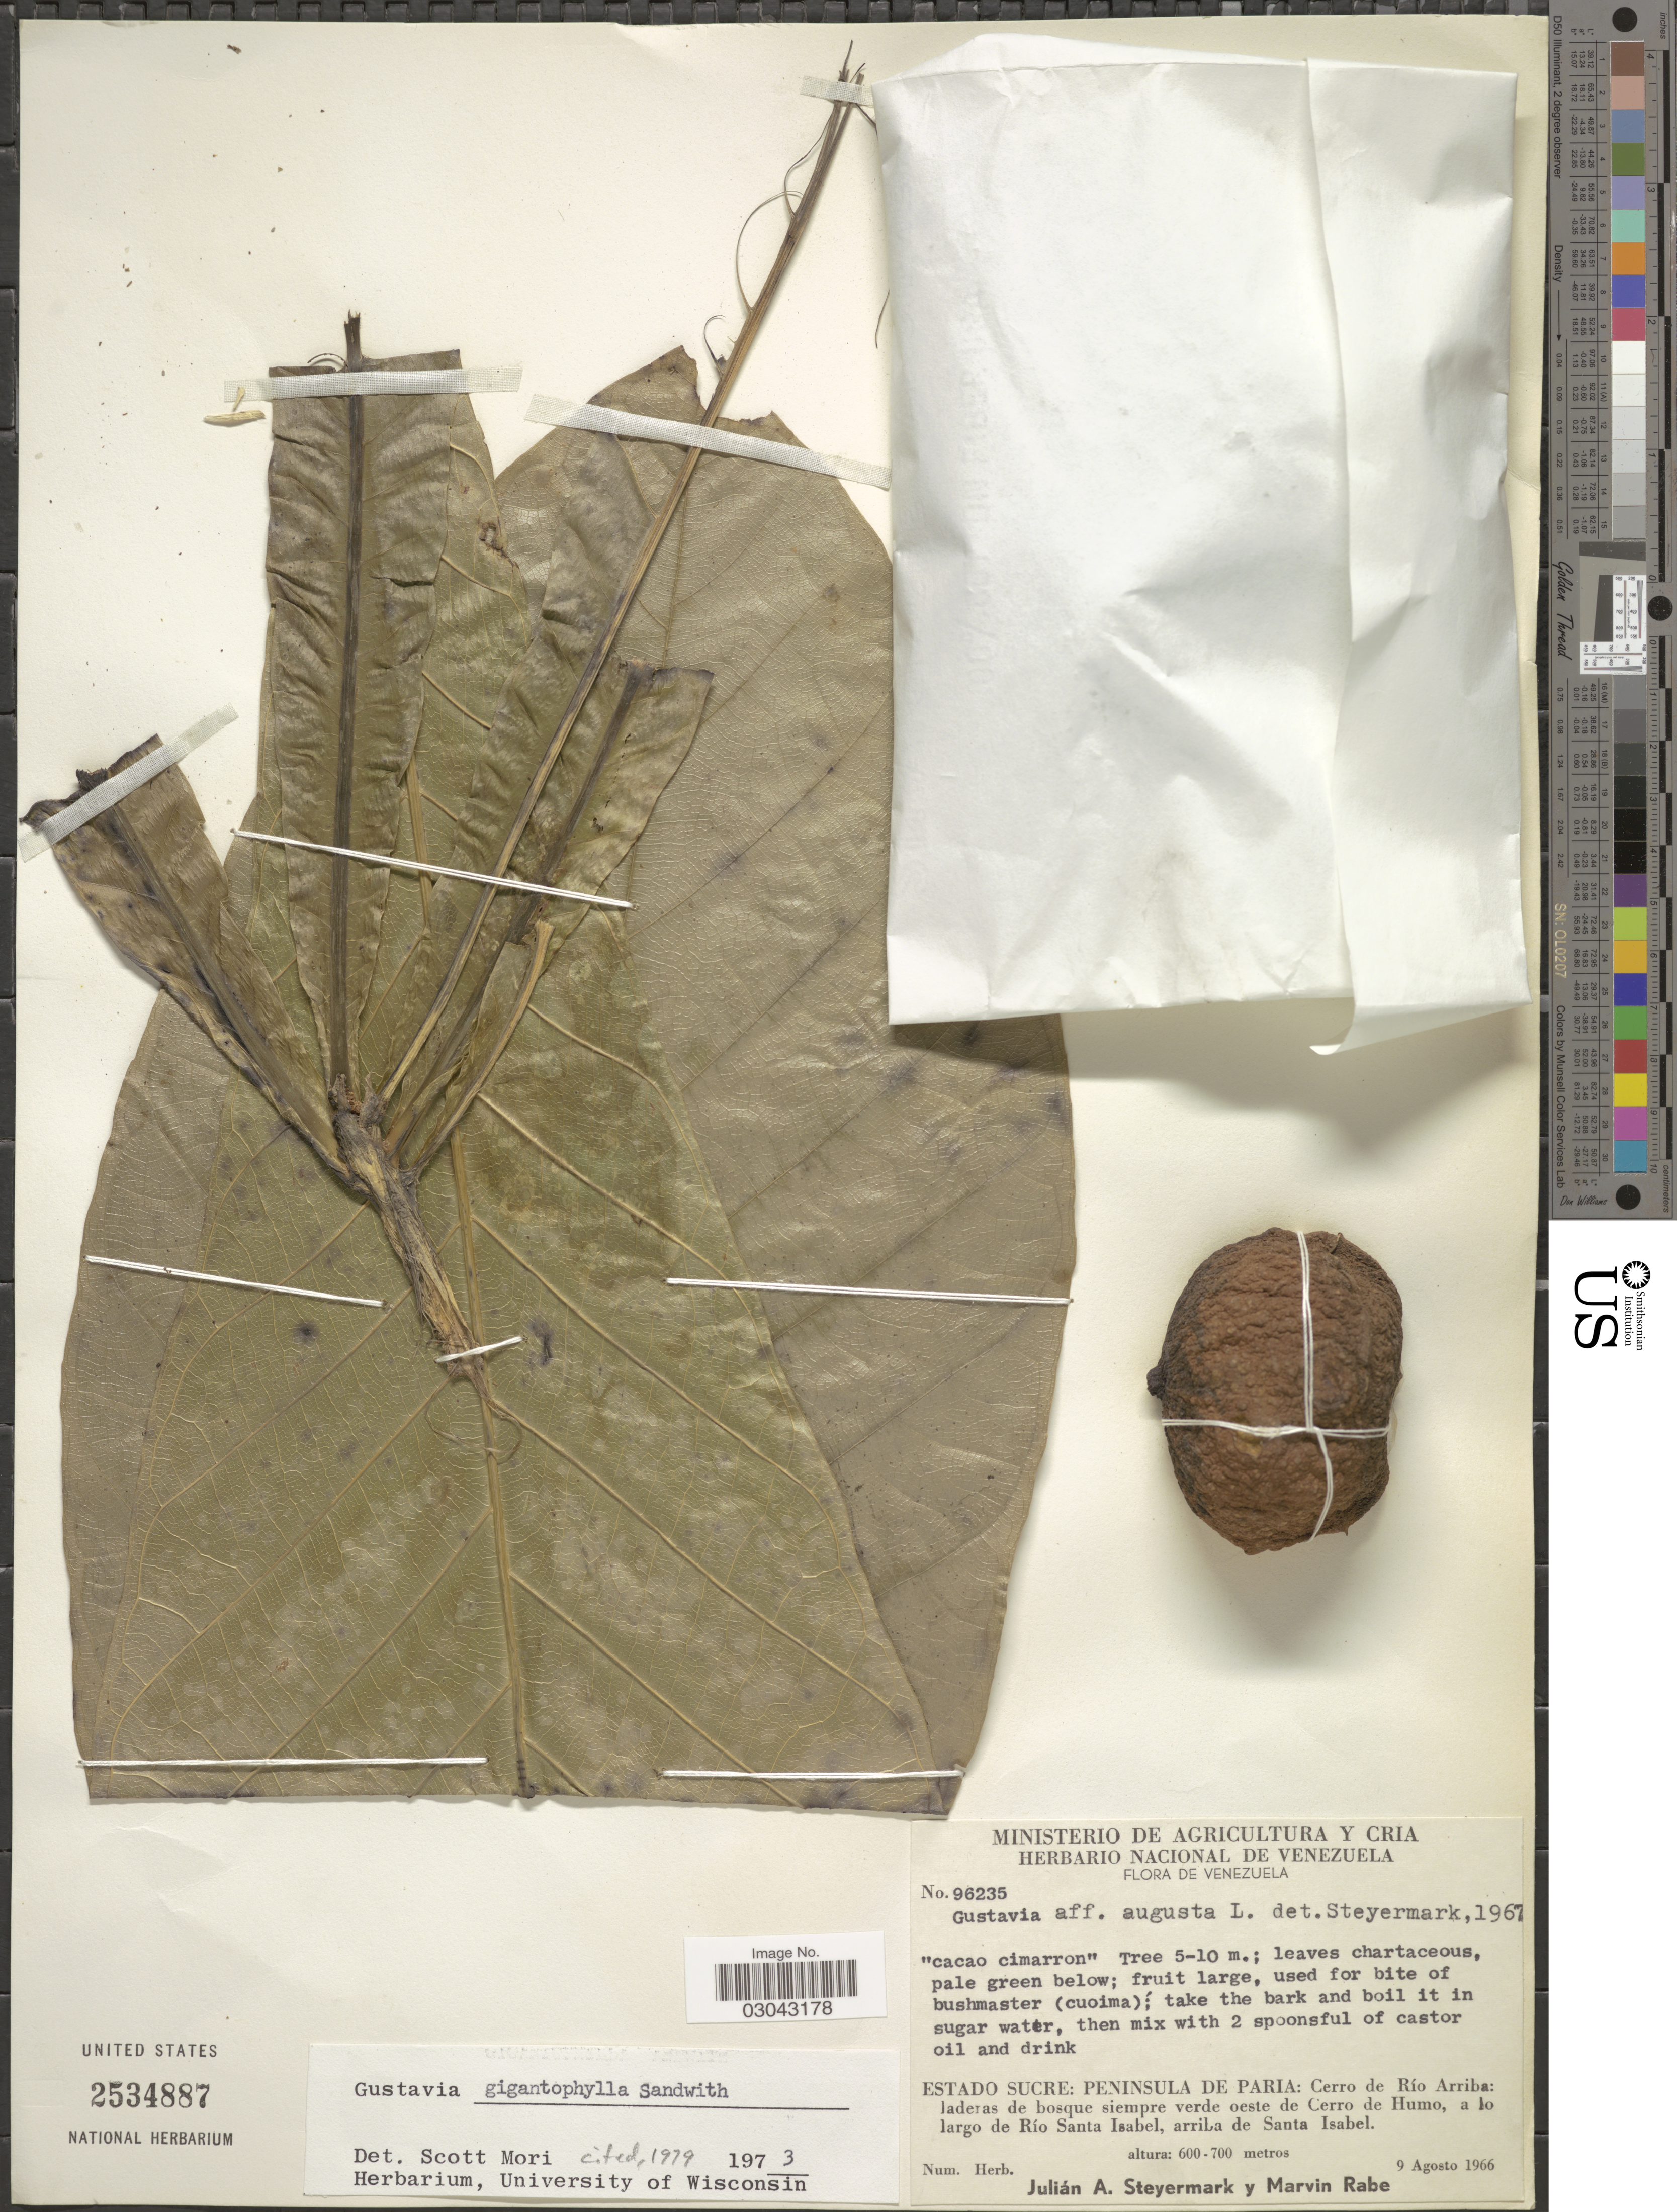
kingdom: Plantae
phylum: Tracheophyta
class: Magnoliopsida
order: Ericales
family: Lecythidaceae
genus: Gustavia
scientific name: Gustavia gigantophylla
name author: Sandwith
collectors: J. Steyermark & M. Rabe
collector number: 96235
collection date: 1966-08-09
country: Venezuela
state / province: Sucre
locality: Peninsula de Paria: Cerro de Río Arriba: laderas de bosque siempre verde oeste de Cerro de Humo, a lo largo de Río Santa Isabel, arriba de Santa Isabel.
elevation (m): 600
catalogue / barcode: US 2534887